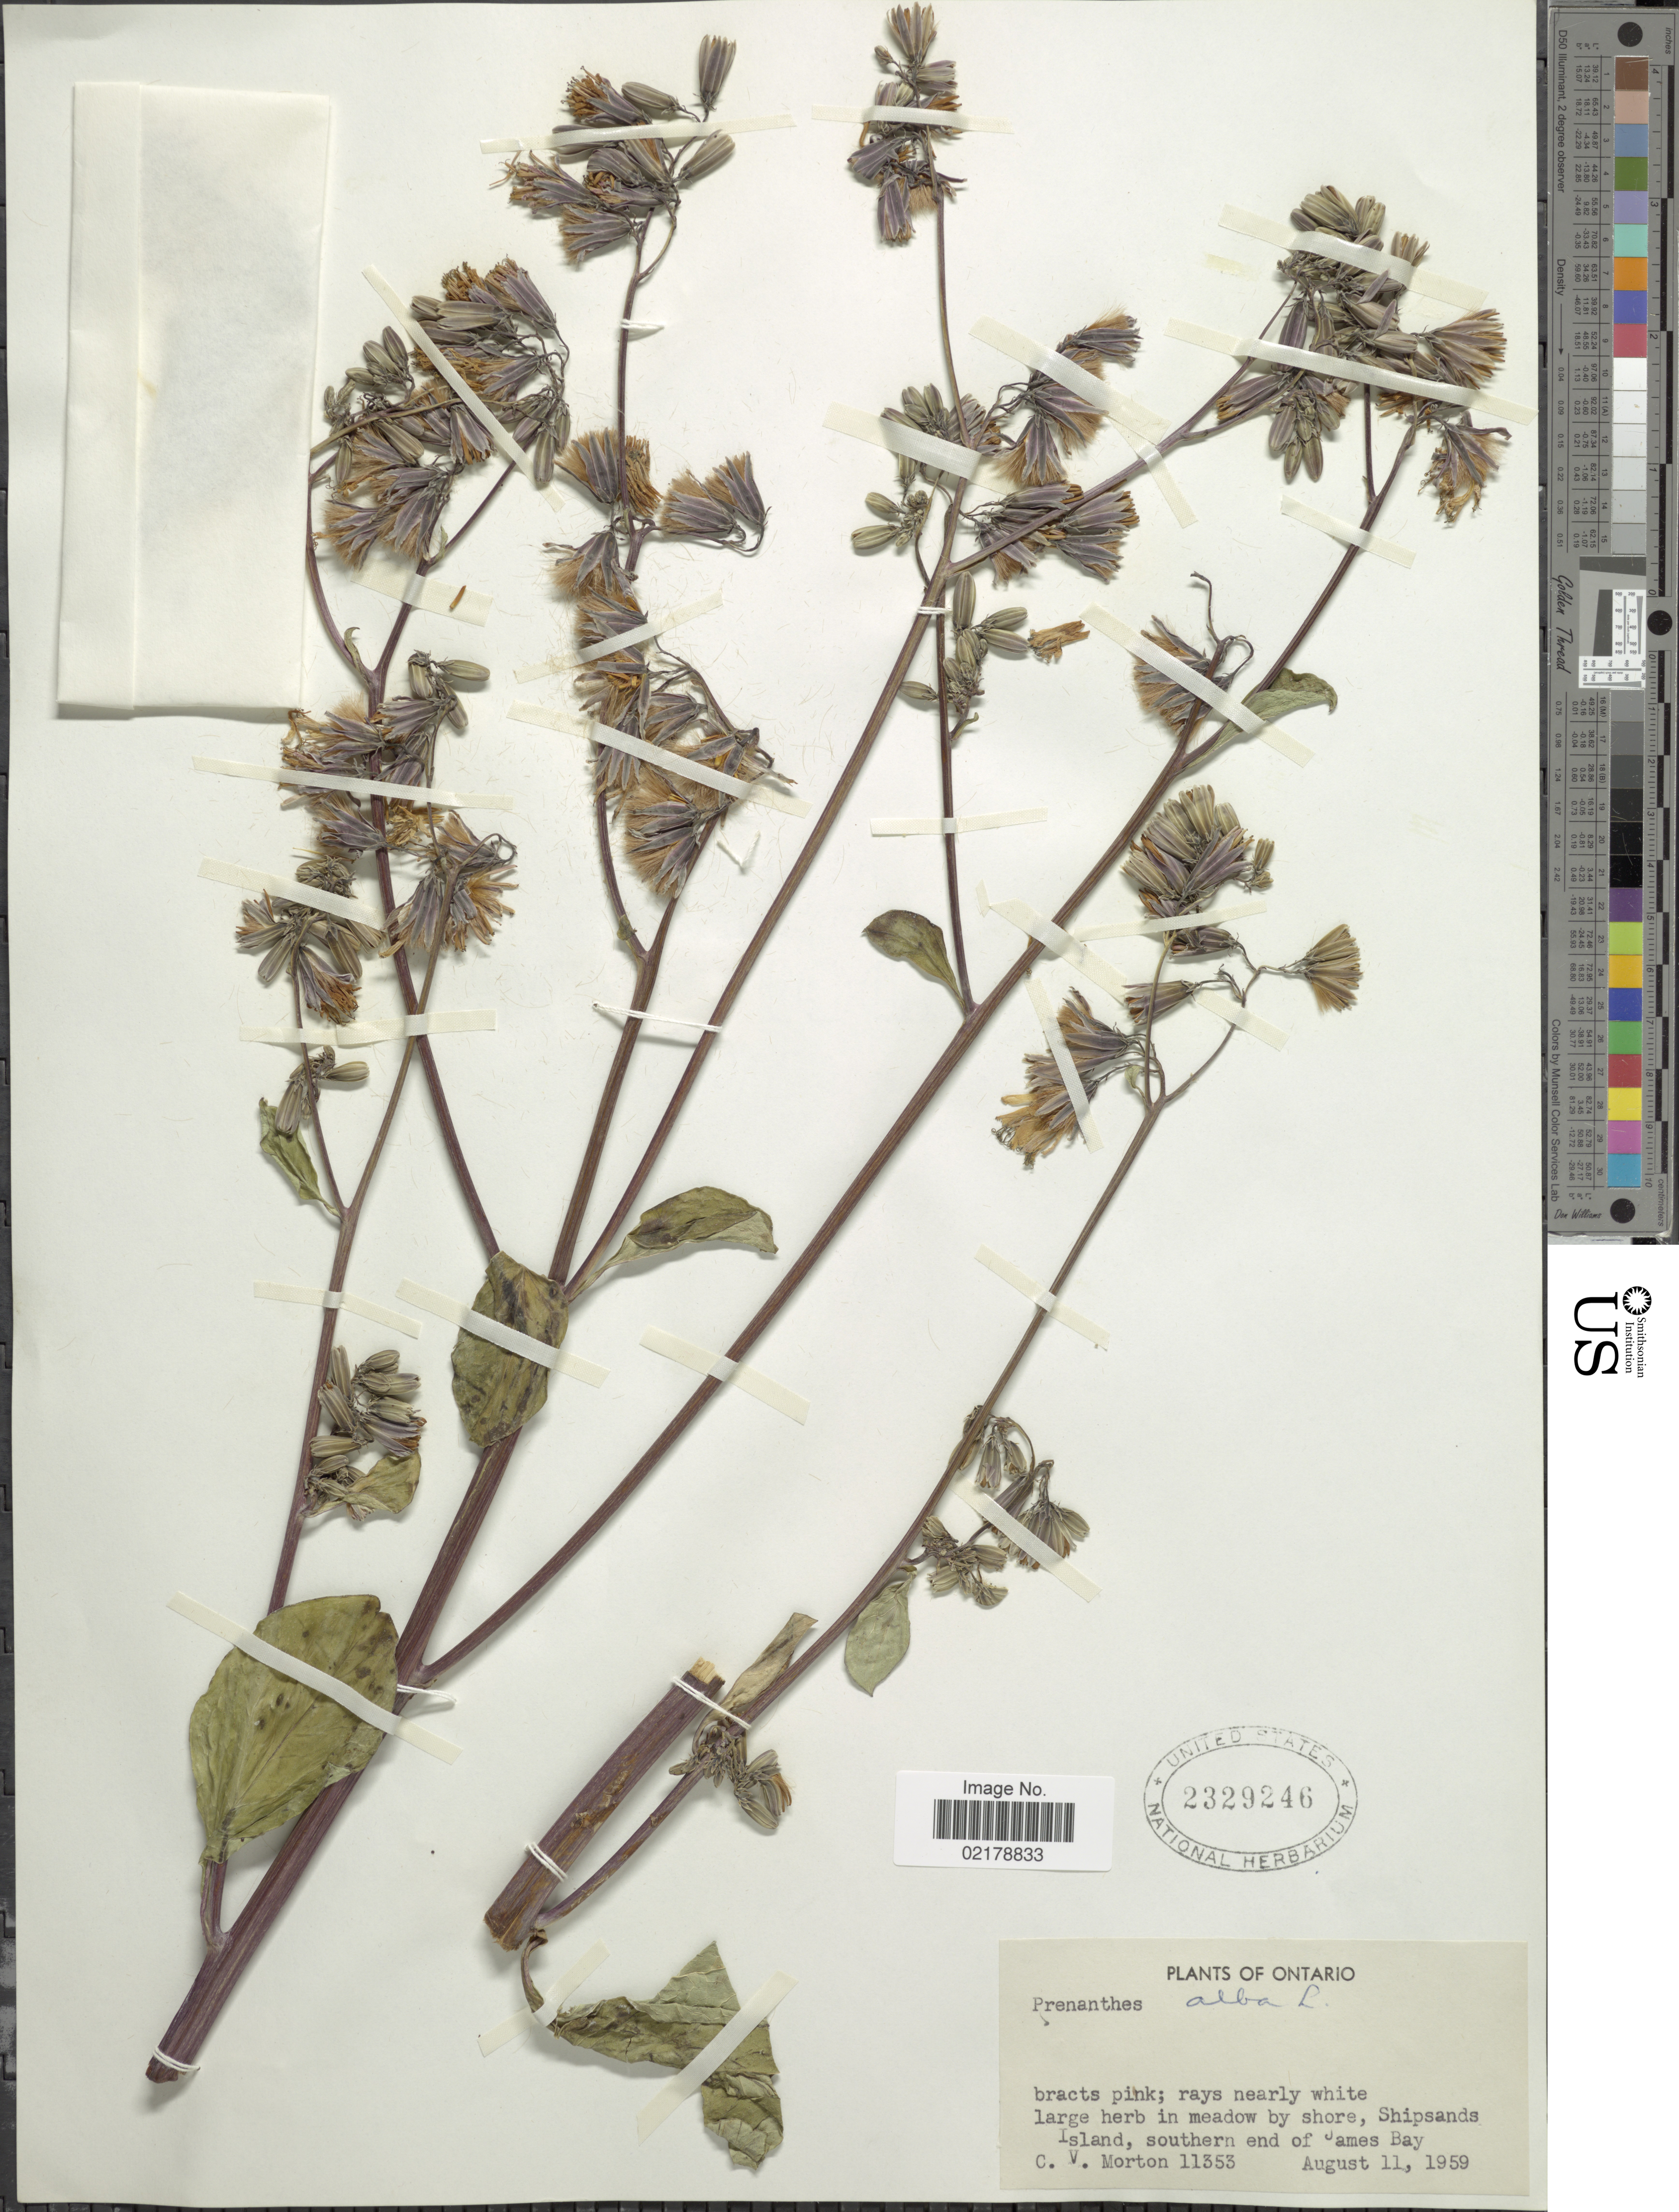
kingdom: Plantae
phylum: Tracheophyta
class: Magnoliopsida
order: Asterales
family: Asteraceae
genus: Nabalus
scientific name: Nabalus albus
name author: (L.) Hook.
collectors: C. V. Morton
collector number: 11353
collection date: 1959-08-11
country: Canada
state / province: Ontario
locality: Shipsands Island, southern end of James Bay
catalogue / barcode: US 2329246